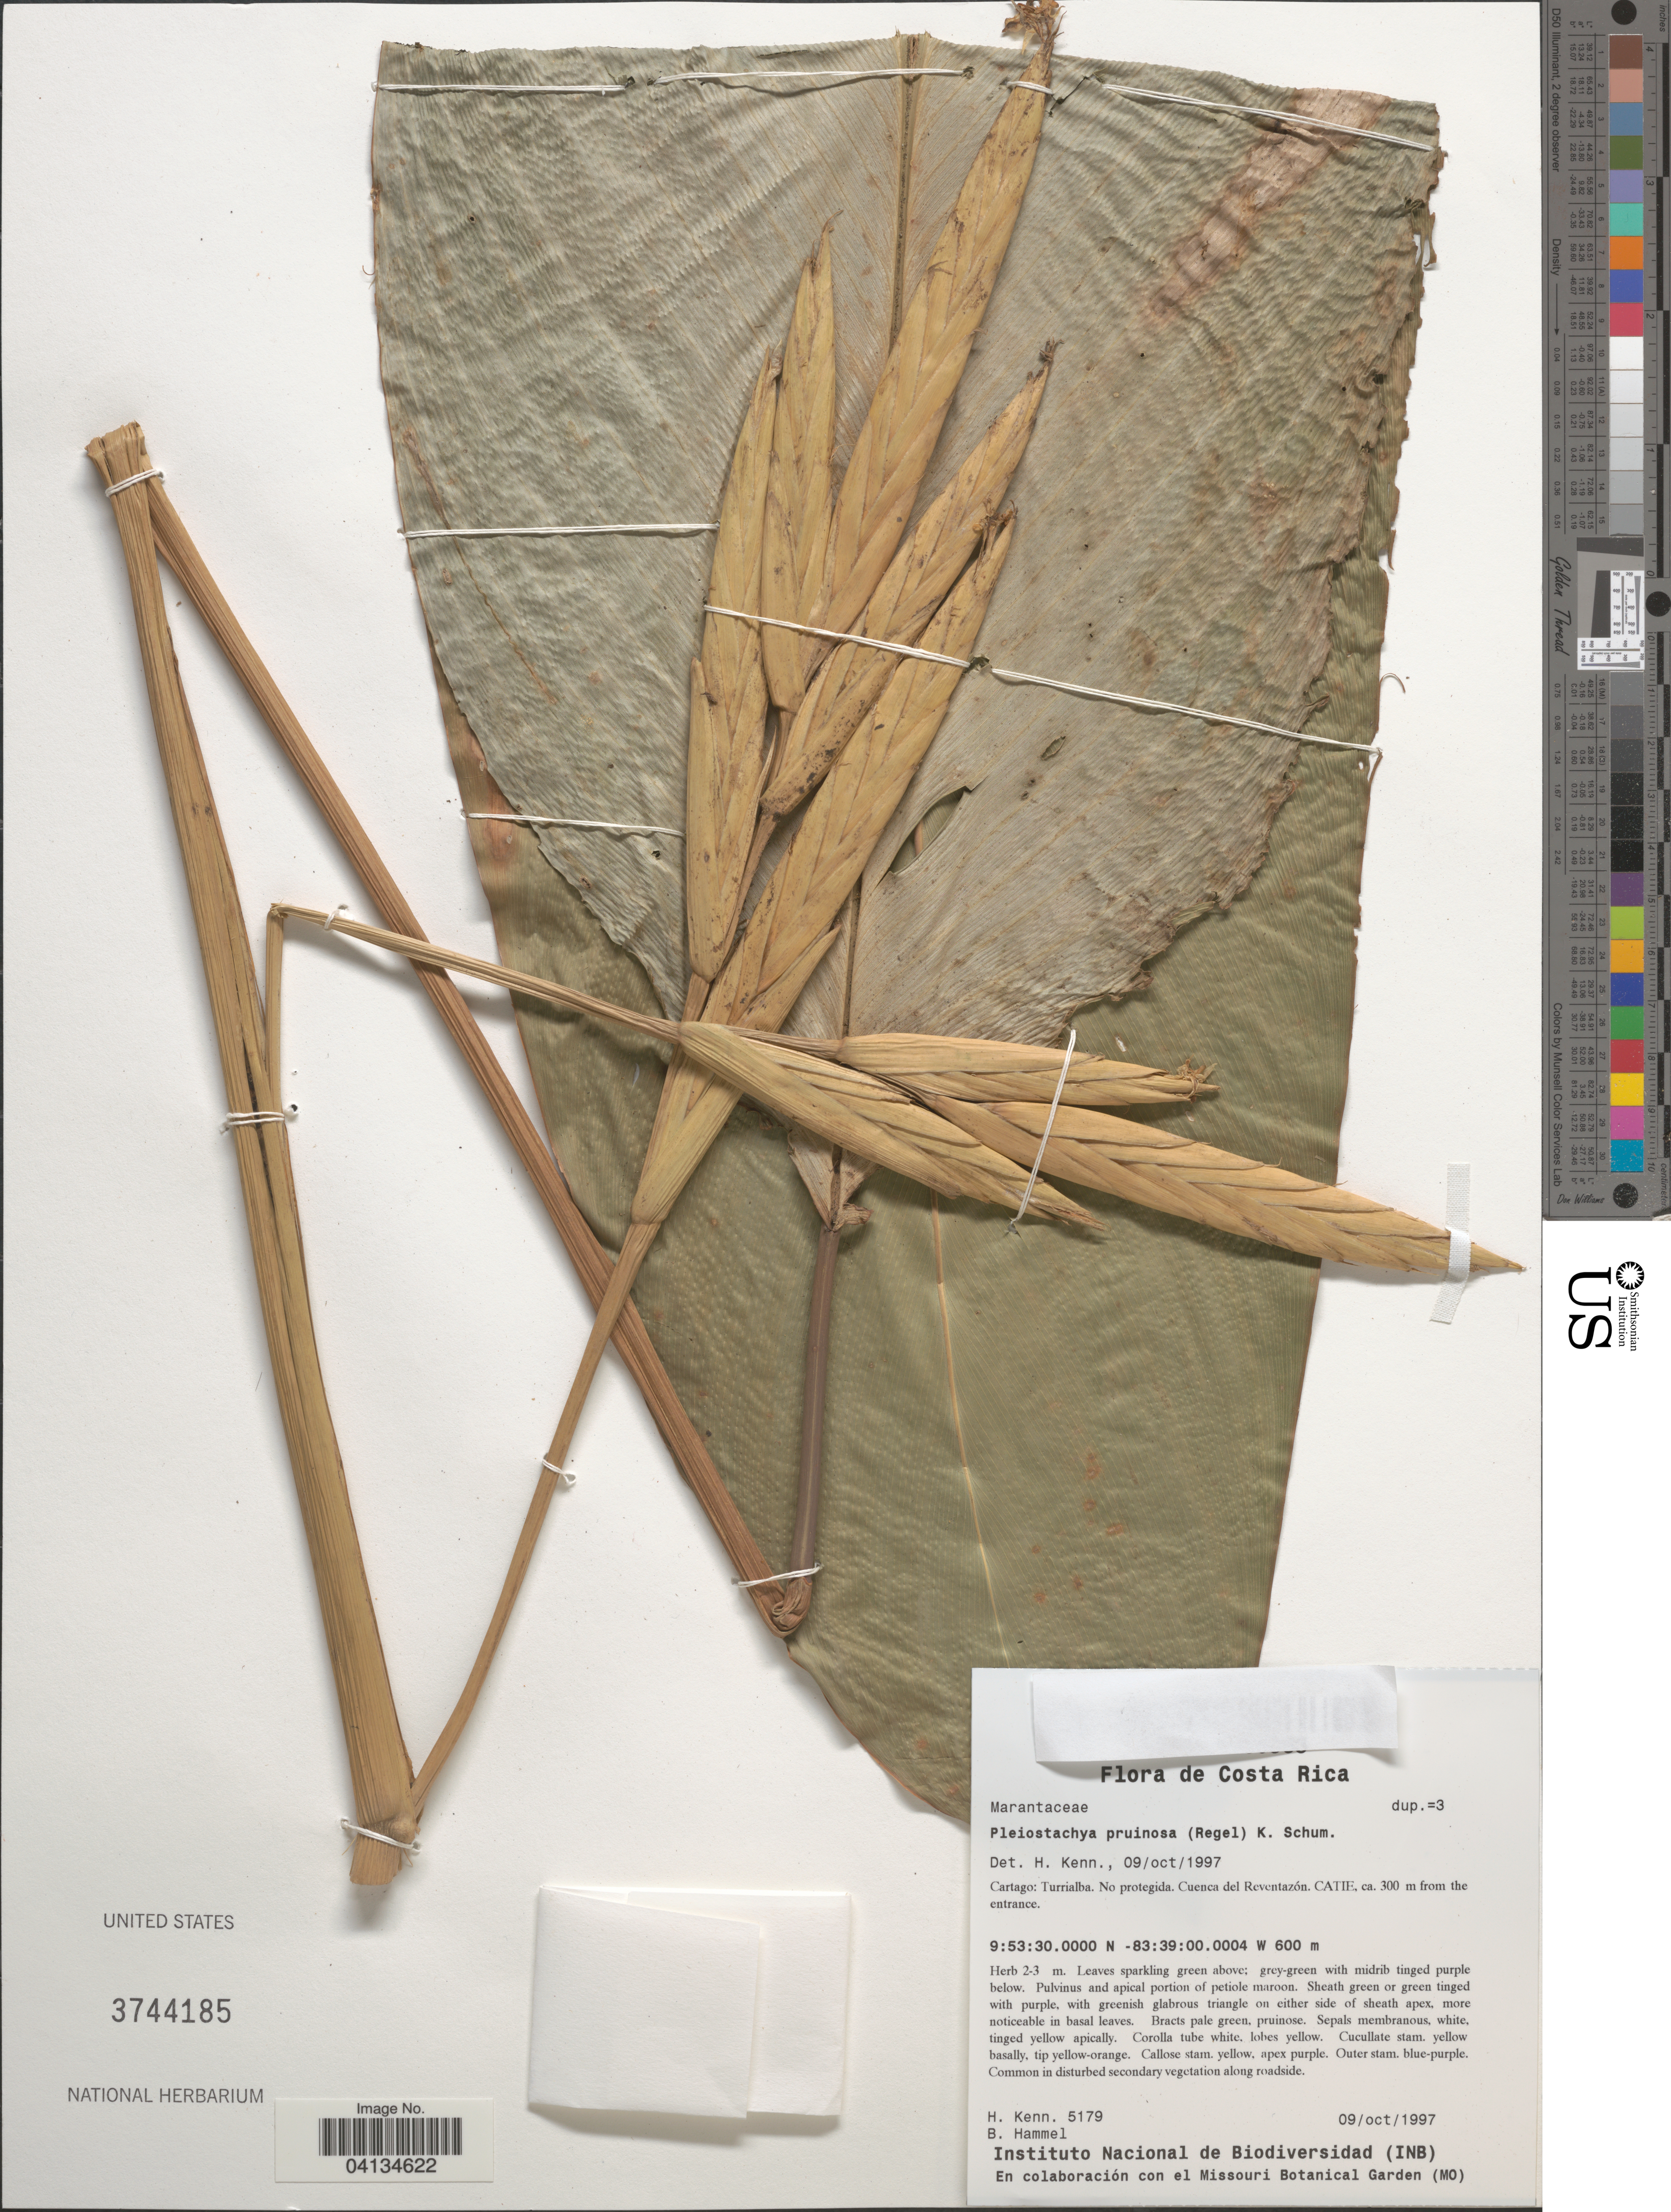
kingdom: Plantae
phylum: Tracheophyta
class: Liliopsida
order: Zingiberales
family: Marantaceae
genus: Pleiostachya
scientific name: Pleiostachya pruinosa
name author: (Regel) K. Schum.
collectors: H. Kenn. & B. Hammel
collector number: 5179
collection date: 1997-10-09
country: Costa Rica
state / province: Cartago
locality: Turrialba. No protegida. Cuenca del Reventazón. CATIE, ca. 300 m from the entrance.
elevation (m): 600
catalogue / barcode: US 3744185